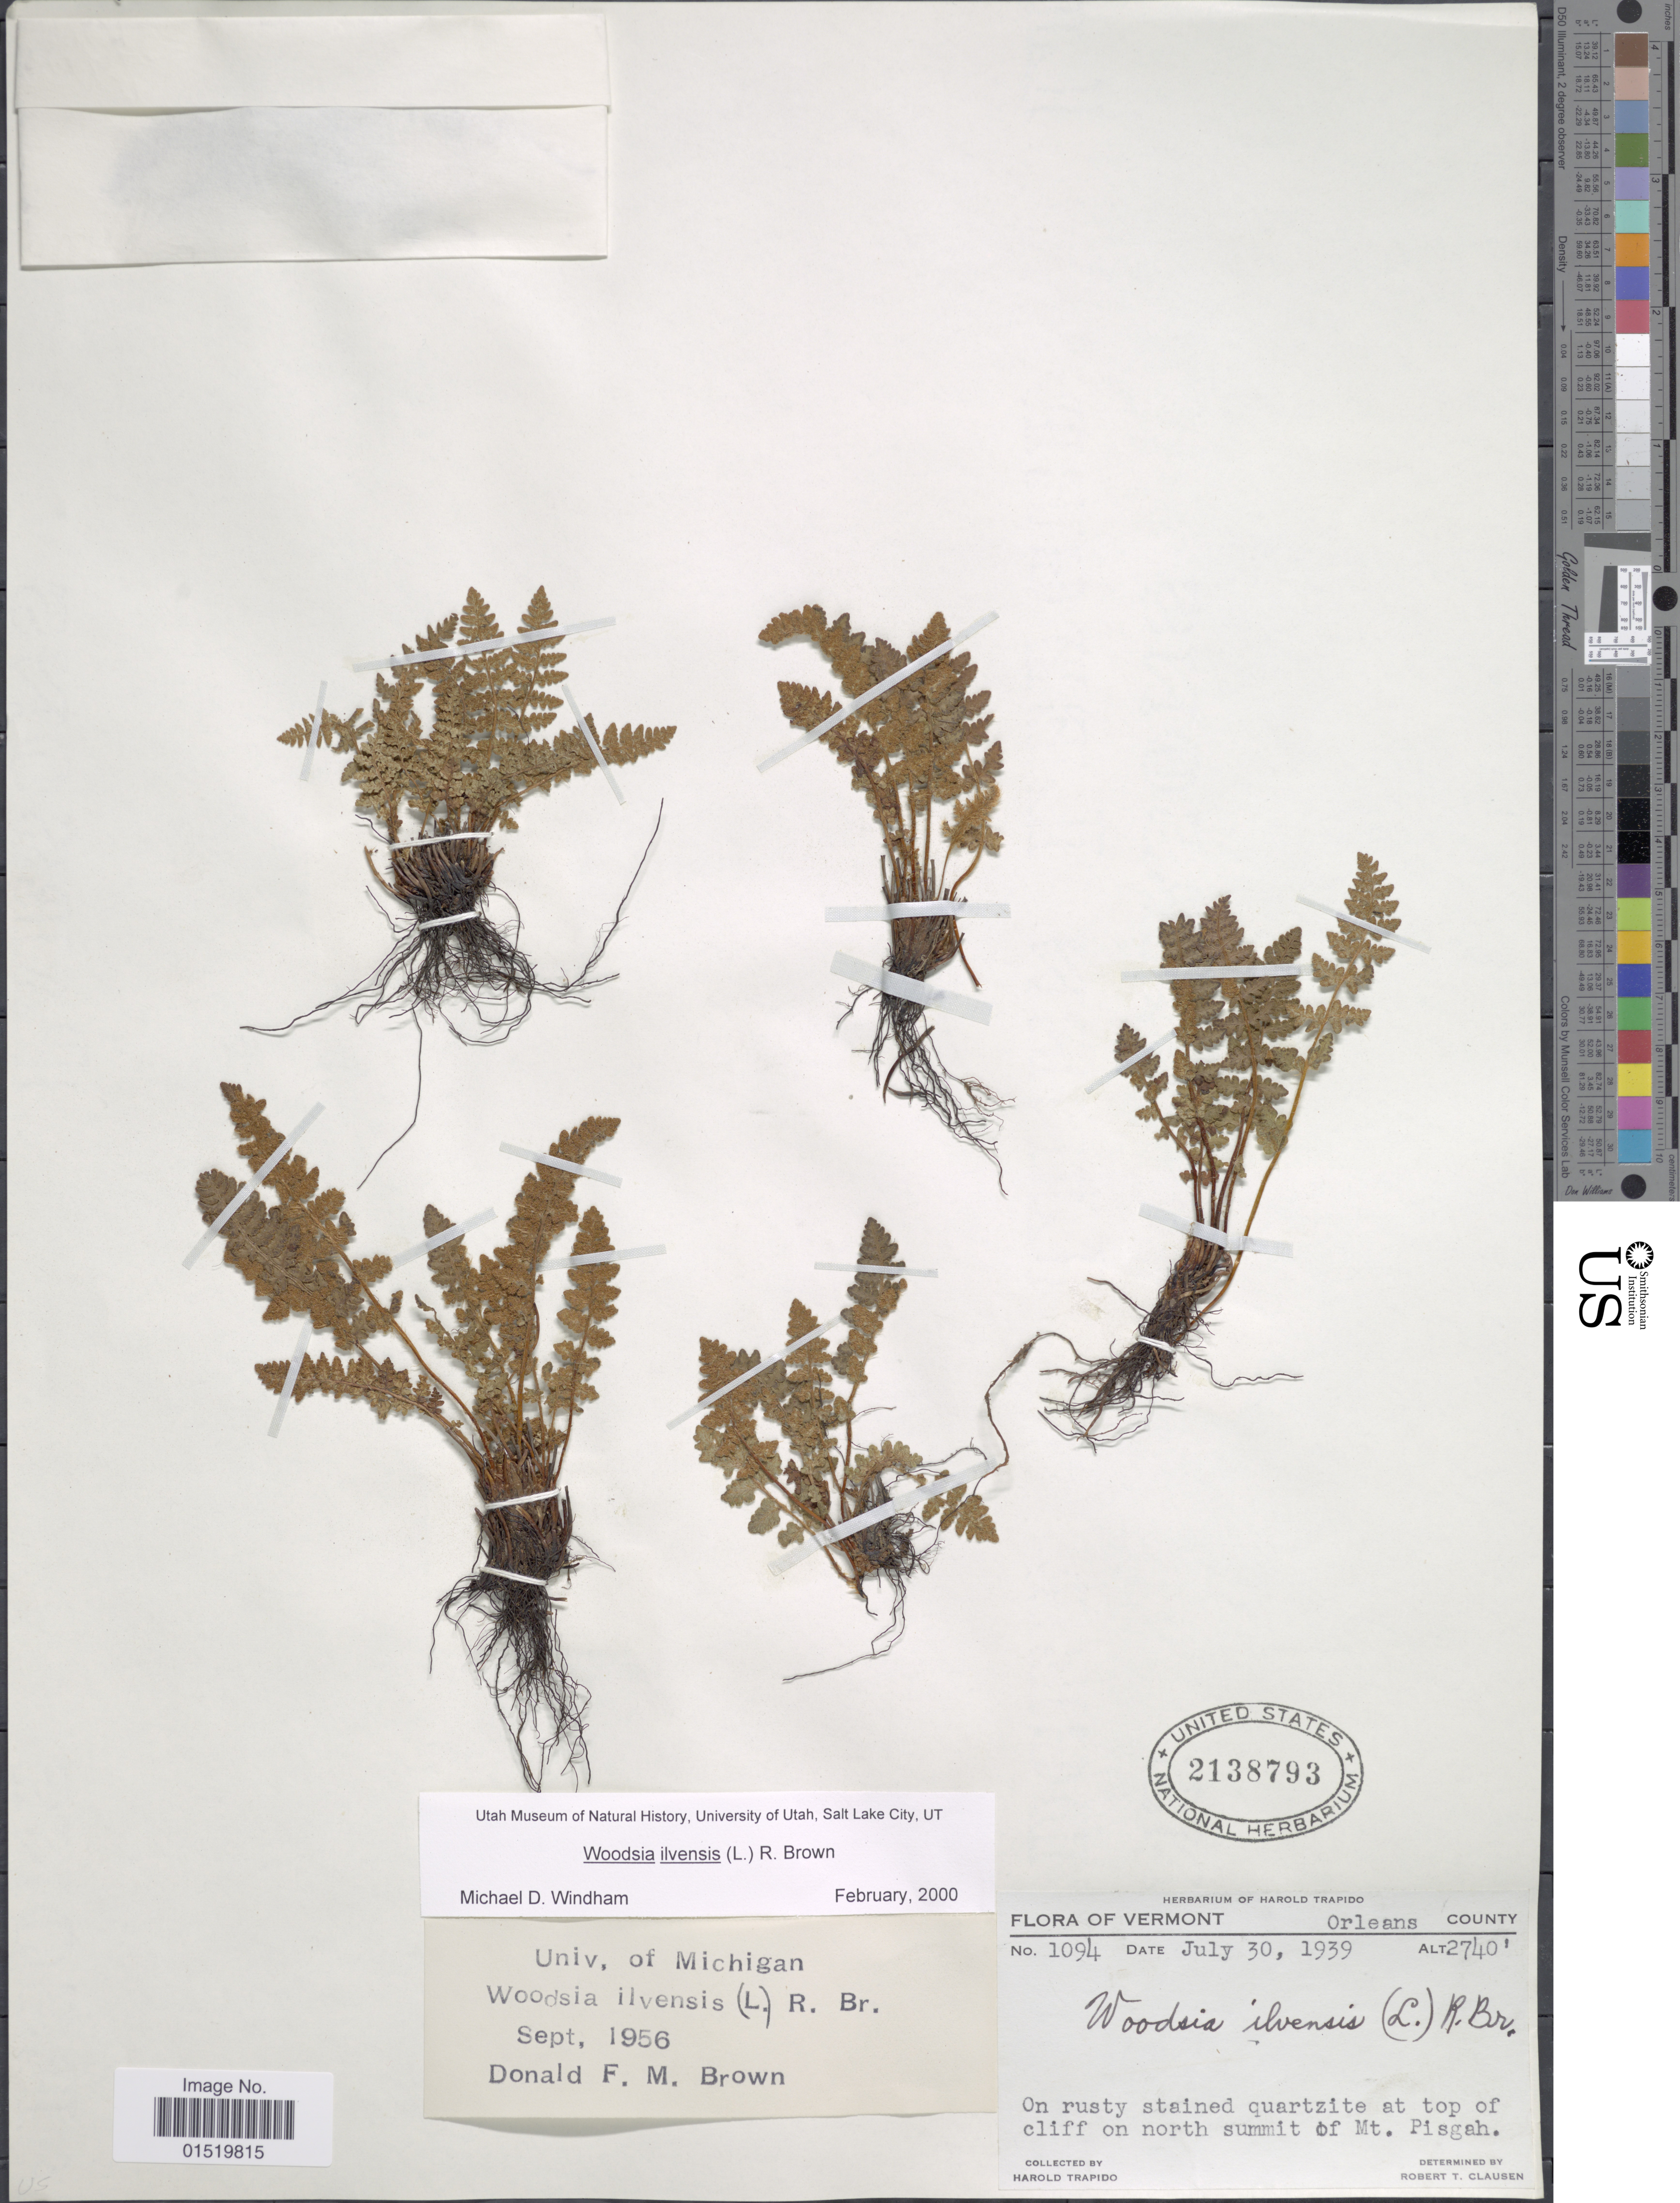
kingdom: Plantae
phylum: Tracheophyta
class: Polypodiopsida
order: Polypodiales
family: Woodsiaceae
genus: Woodsia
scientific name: Woodsia ilvensis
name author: (L.) R. Br.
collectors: H. Trapido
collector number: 1094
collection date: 1939-07-30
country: United States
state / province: Vermont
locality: Orleans County, On rusty stained quartzite at top of cliff on north summit of Mt Pisgah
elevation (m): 835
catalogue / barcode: US 2138793